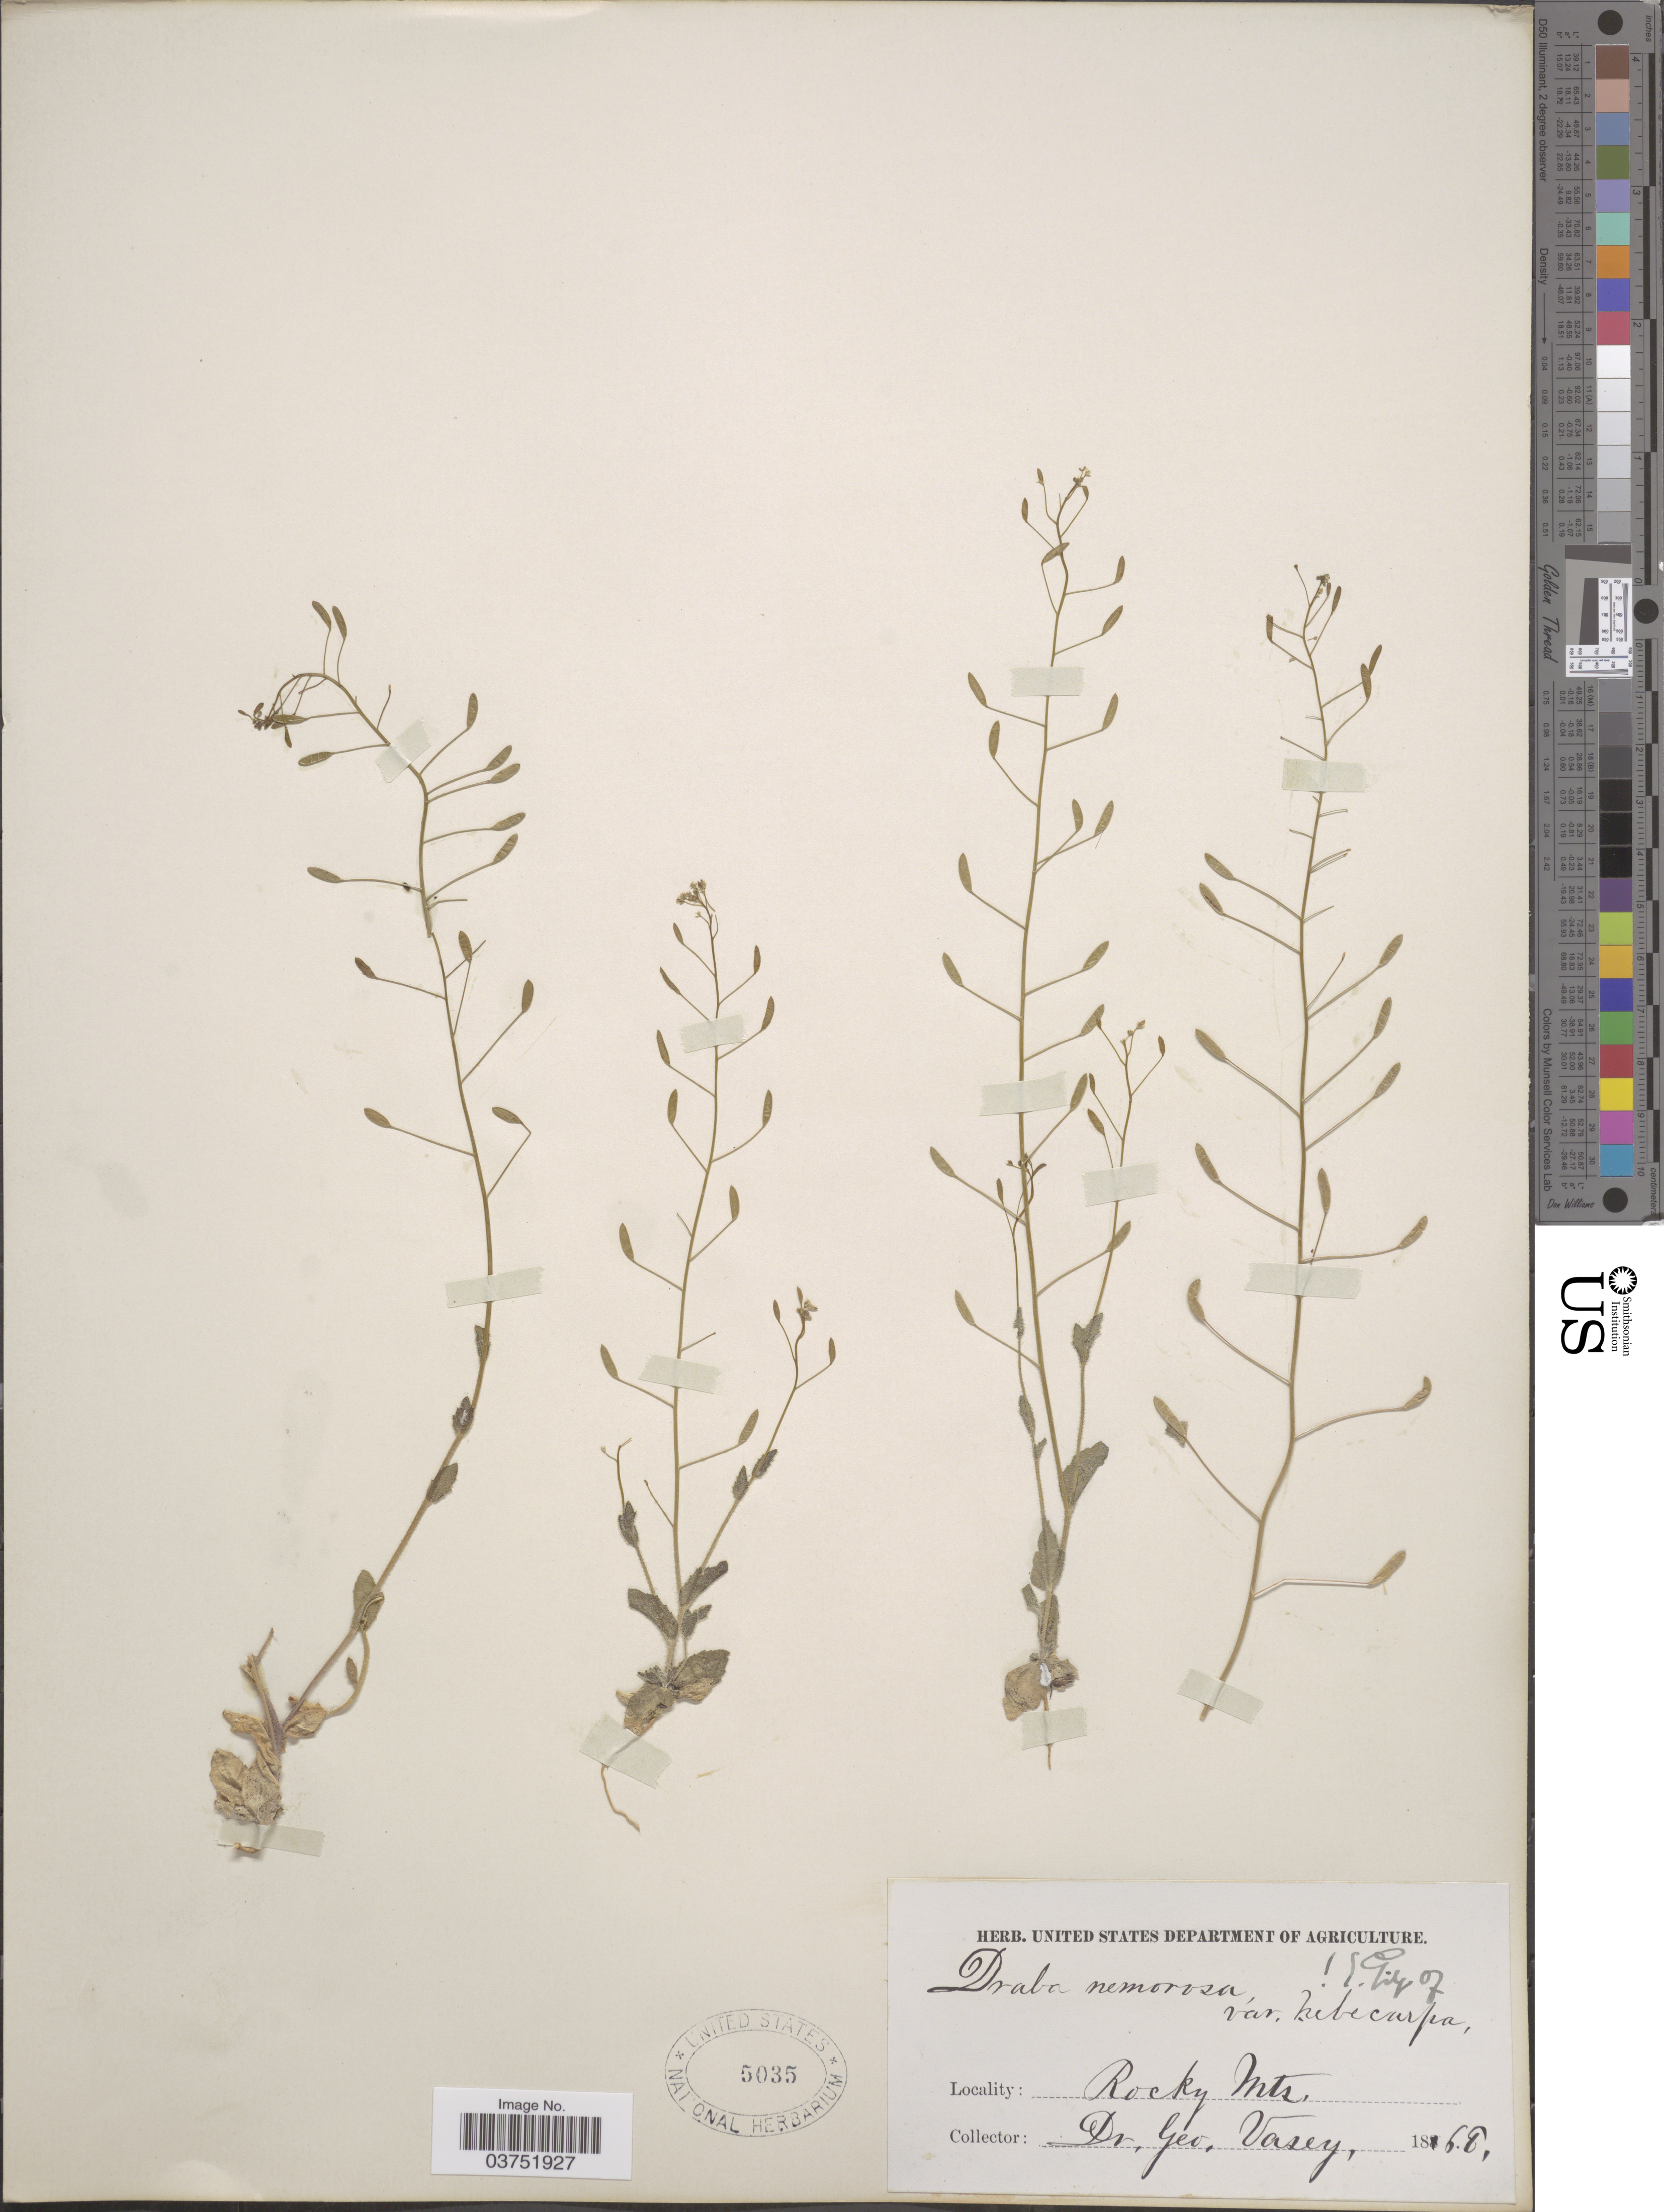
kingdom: Plantae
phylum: Tracheophyta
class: Magnoliopsida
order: Brassicales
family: Brassicaceae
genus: Draba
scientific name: Draba nemorosa var. hebecarpa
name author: Lindblom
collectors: G. R. Vasey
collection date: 1868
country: United States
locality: Rocky Mts.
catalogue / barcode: US 5035